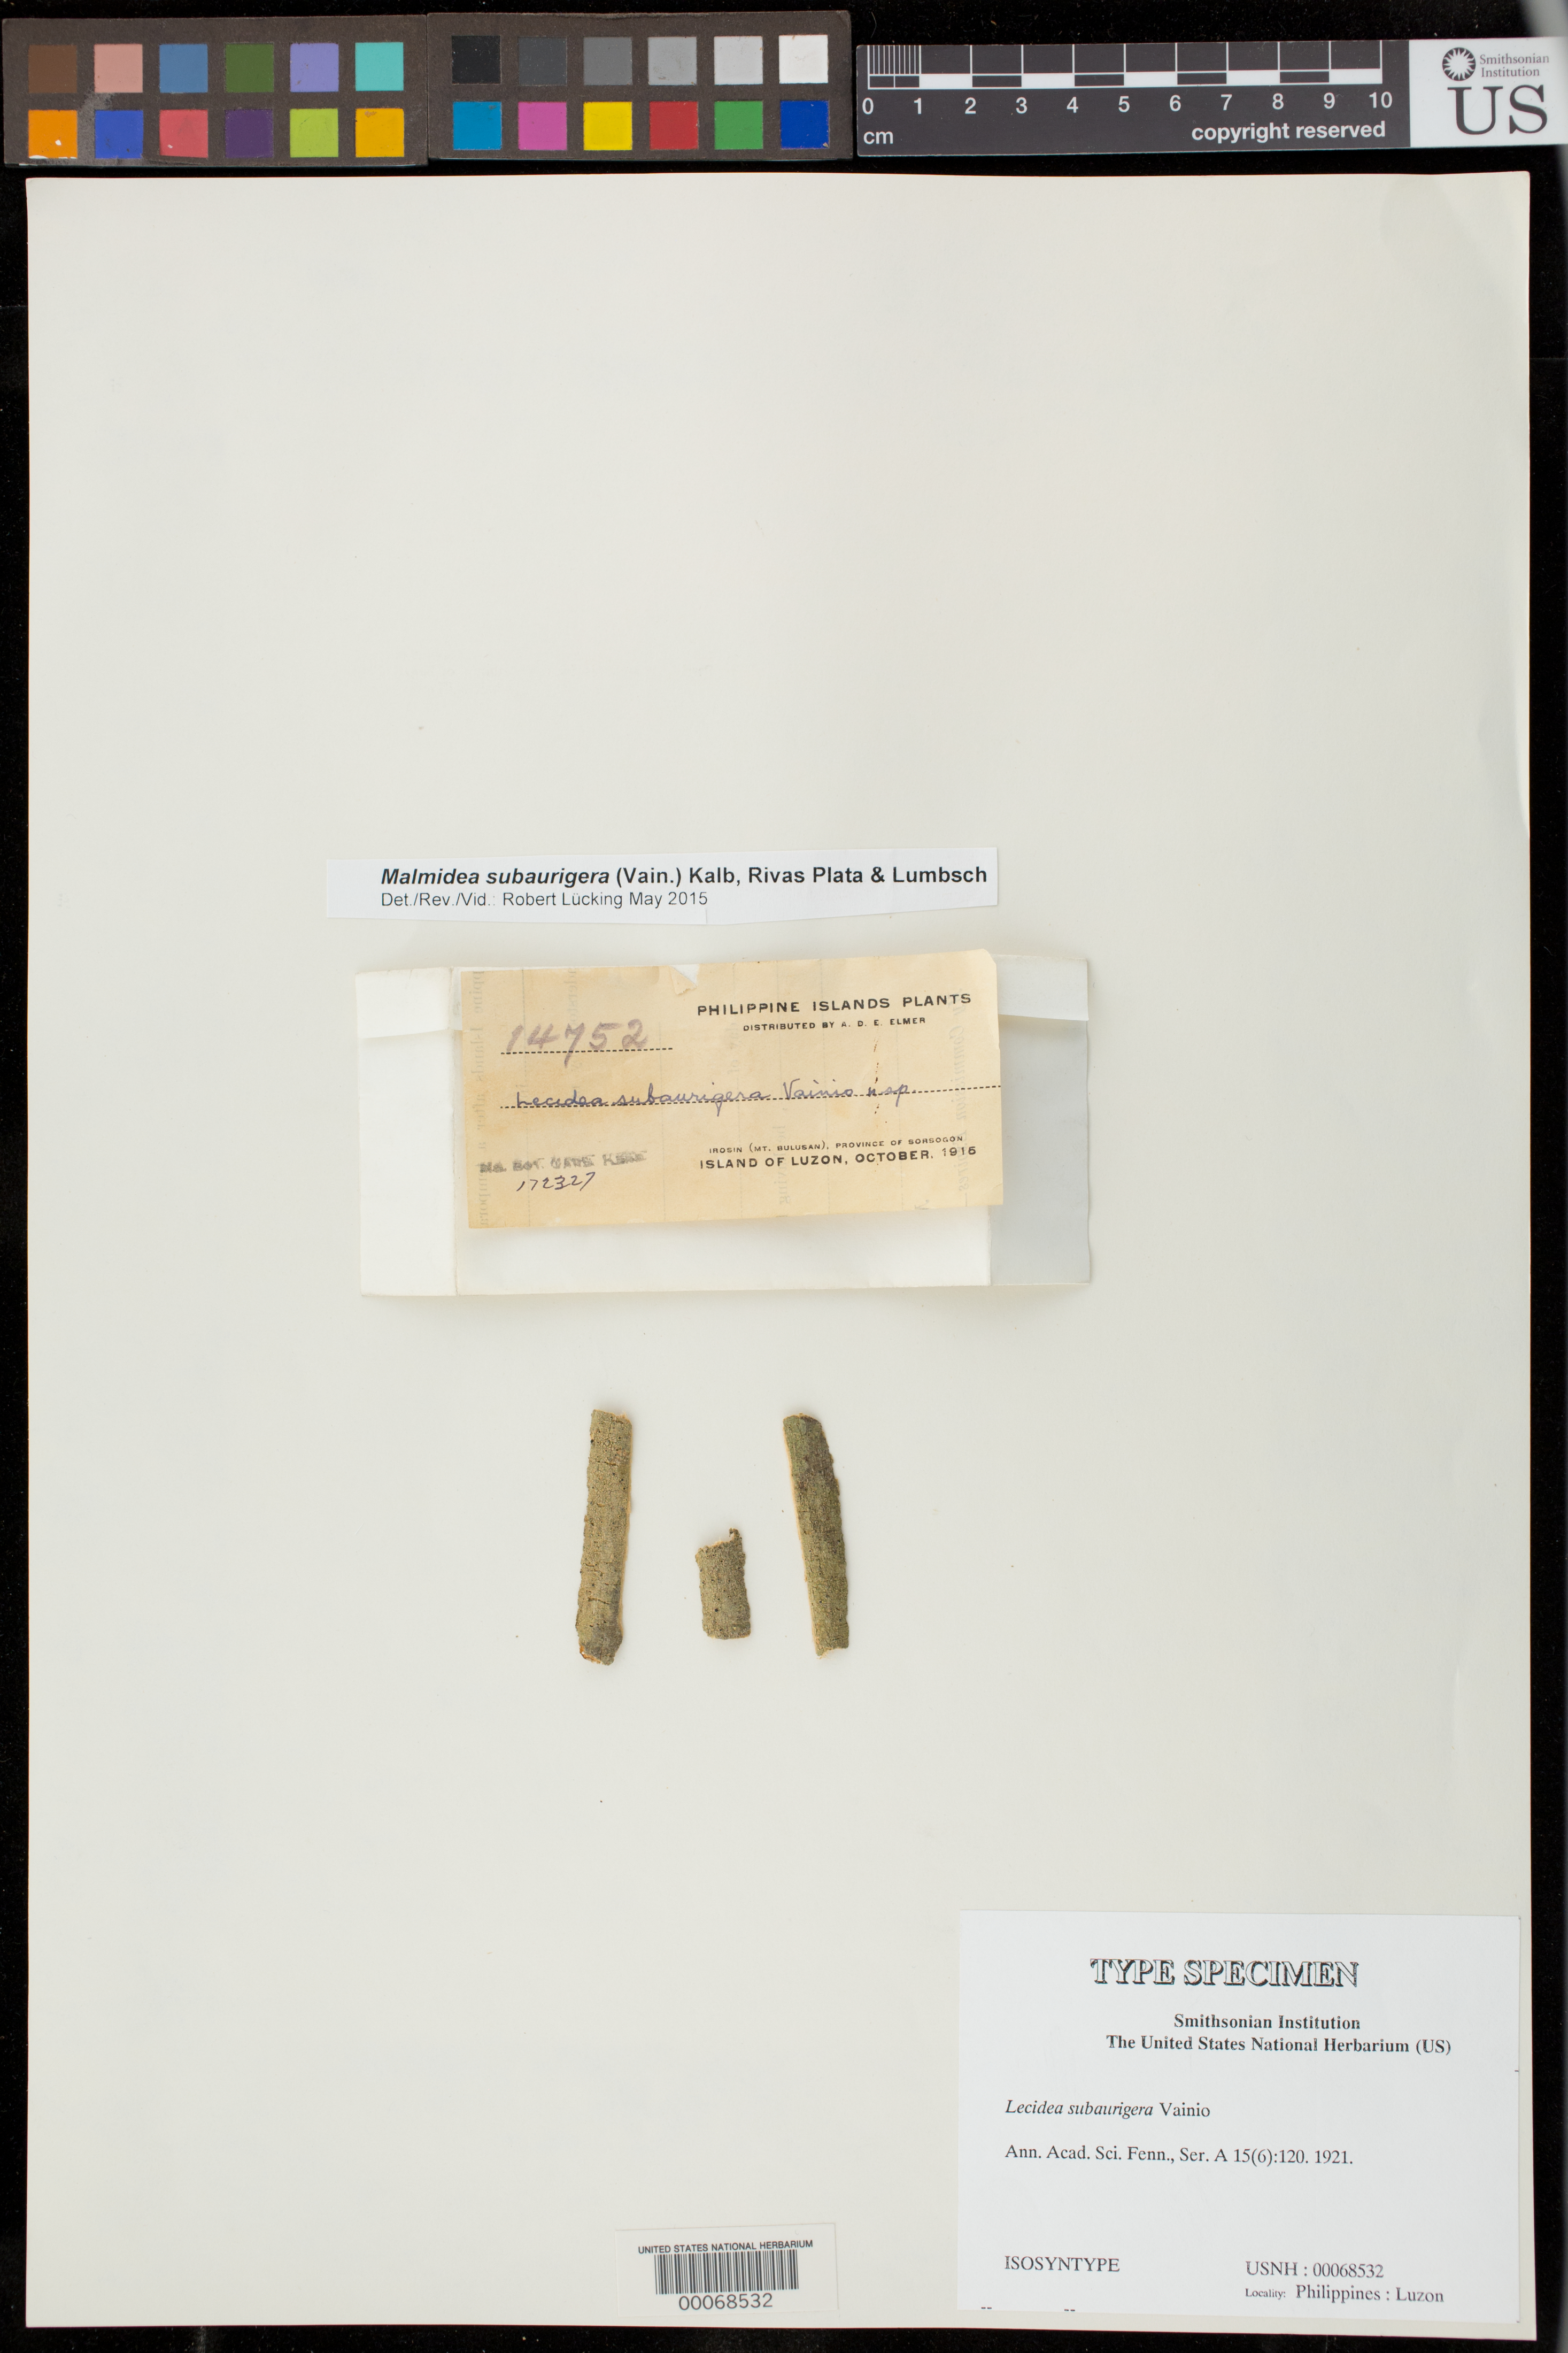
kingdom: Fungi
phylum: Ascomycota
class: Lecanoromycetes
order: Lecideales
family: Lecideaceae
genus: Lecidea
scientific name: Lecidea subaurigera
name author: Vain.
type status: Isosyntype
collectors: A. D. E. Elmer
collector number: Bur. Sci. 14752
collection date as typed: Oct 1915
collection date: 1915-10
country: Philippines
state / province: Bicol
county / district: Sorsogon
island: Luzon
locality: Irosin (Mt. Bulusan)